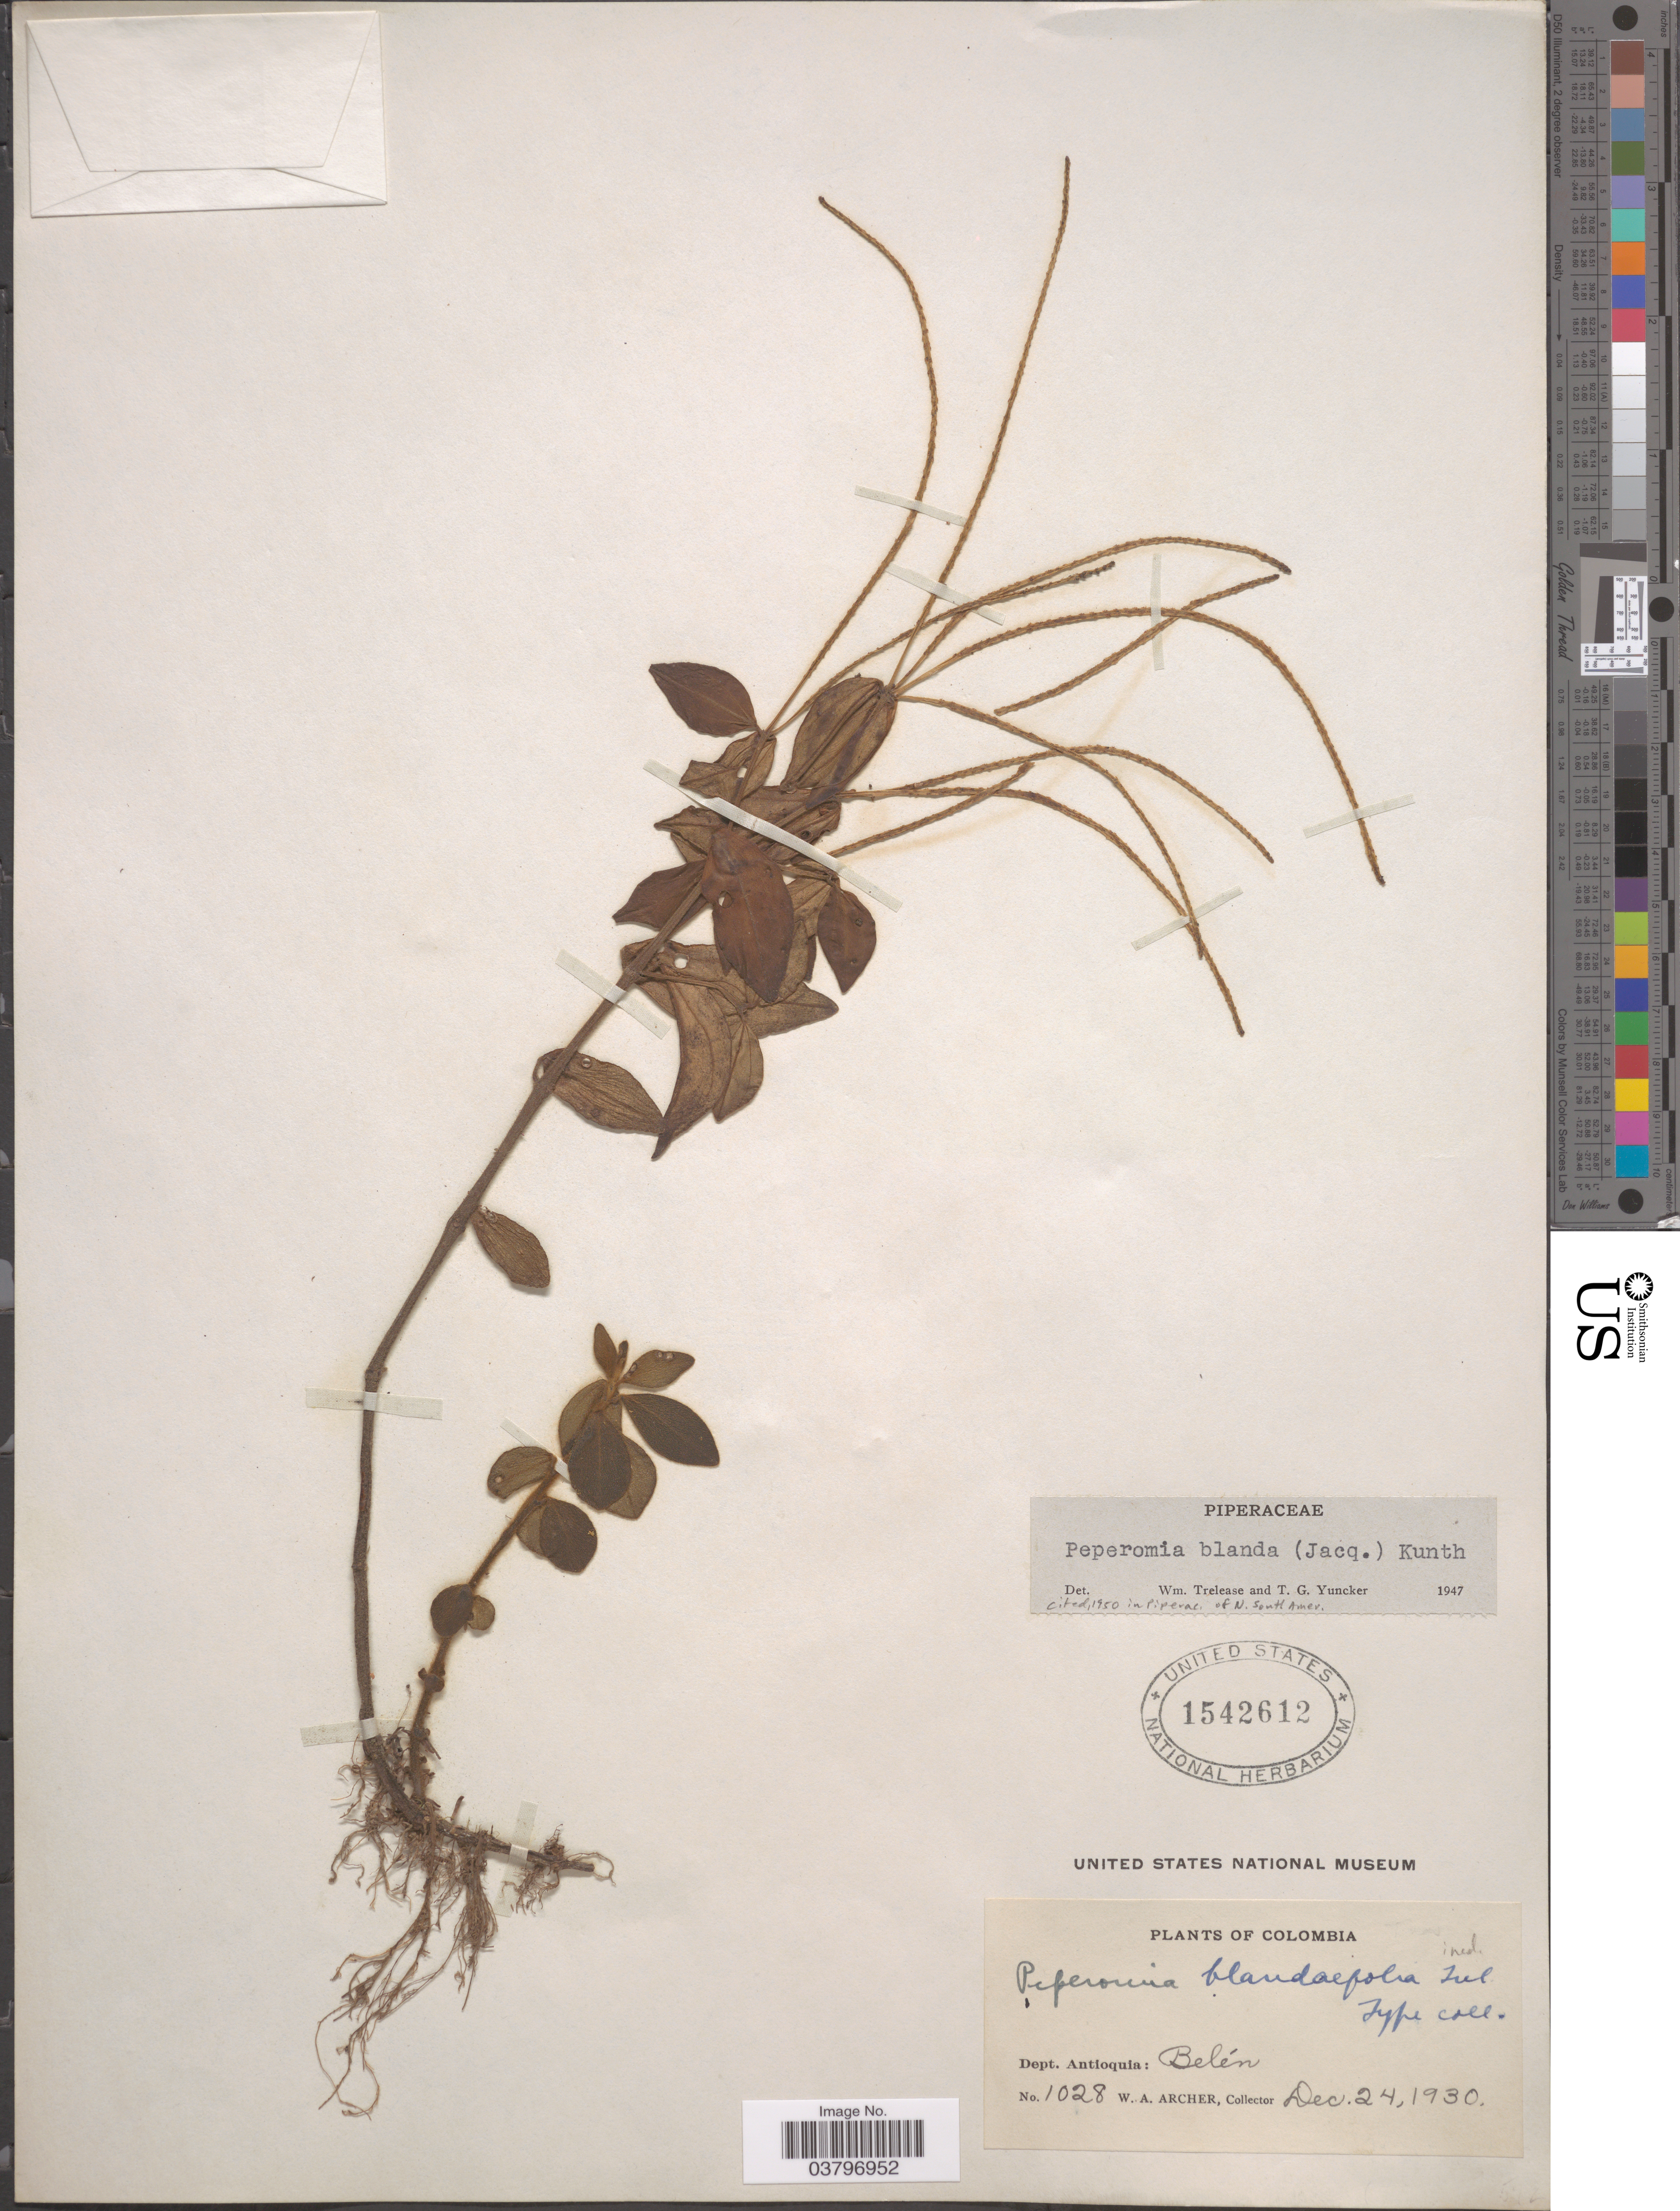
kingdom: Plantae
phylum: Tracheophyta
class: Magnoliopsida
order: Piperales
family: Piperaceae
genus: Peperomia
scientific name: Peperomia blanda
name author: (Jacq.) Kunth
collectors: W. Archer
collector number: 1028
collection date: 1930-12-24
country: Colombia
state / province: Antioquia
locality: Dept. Antioquia: Belén.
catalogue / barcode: US 1542612